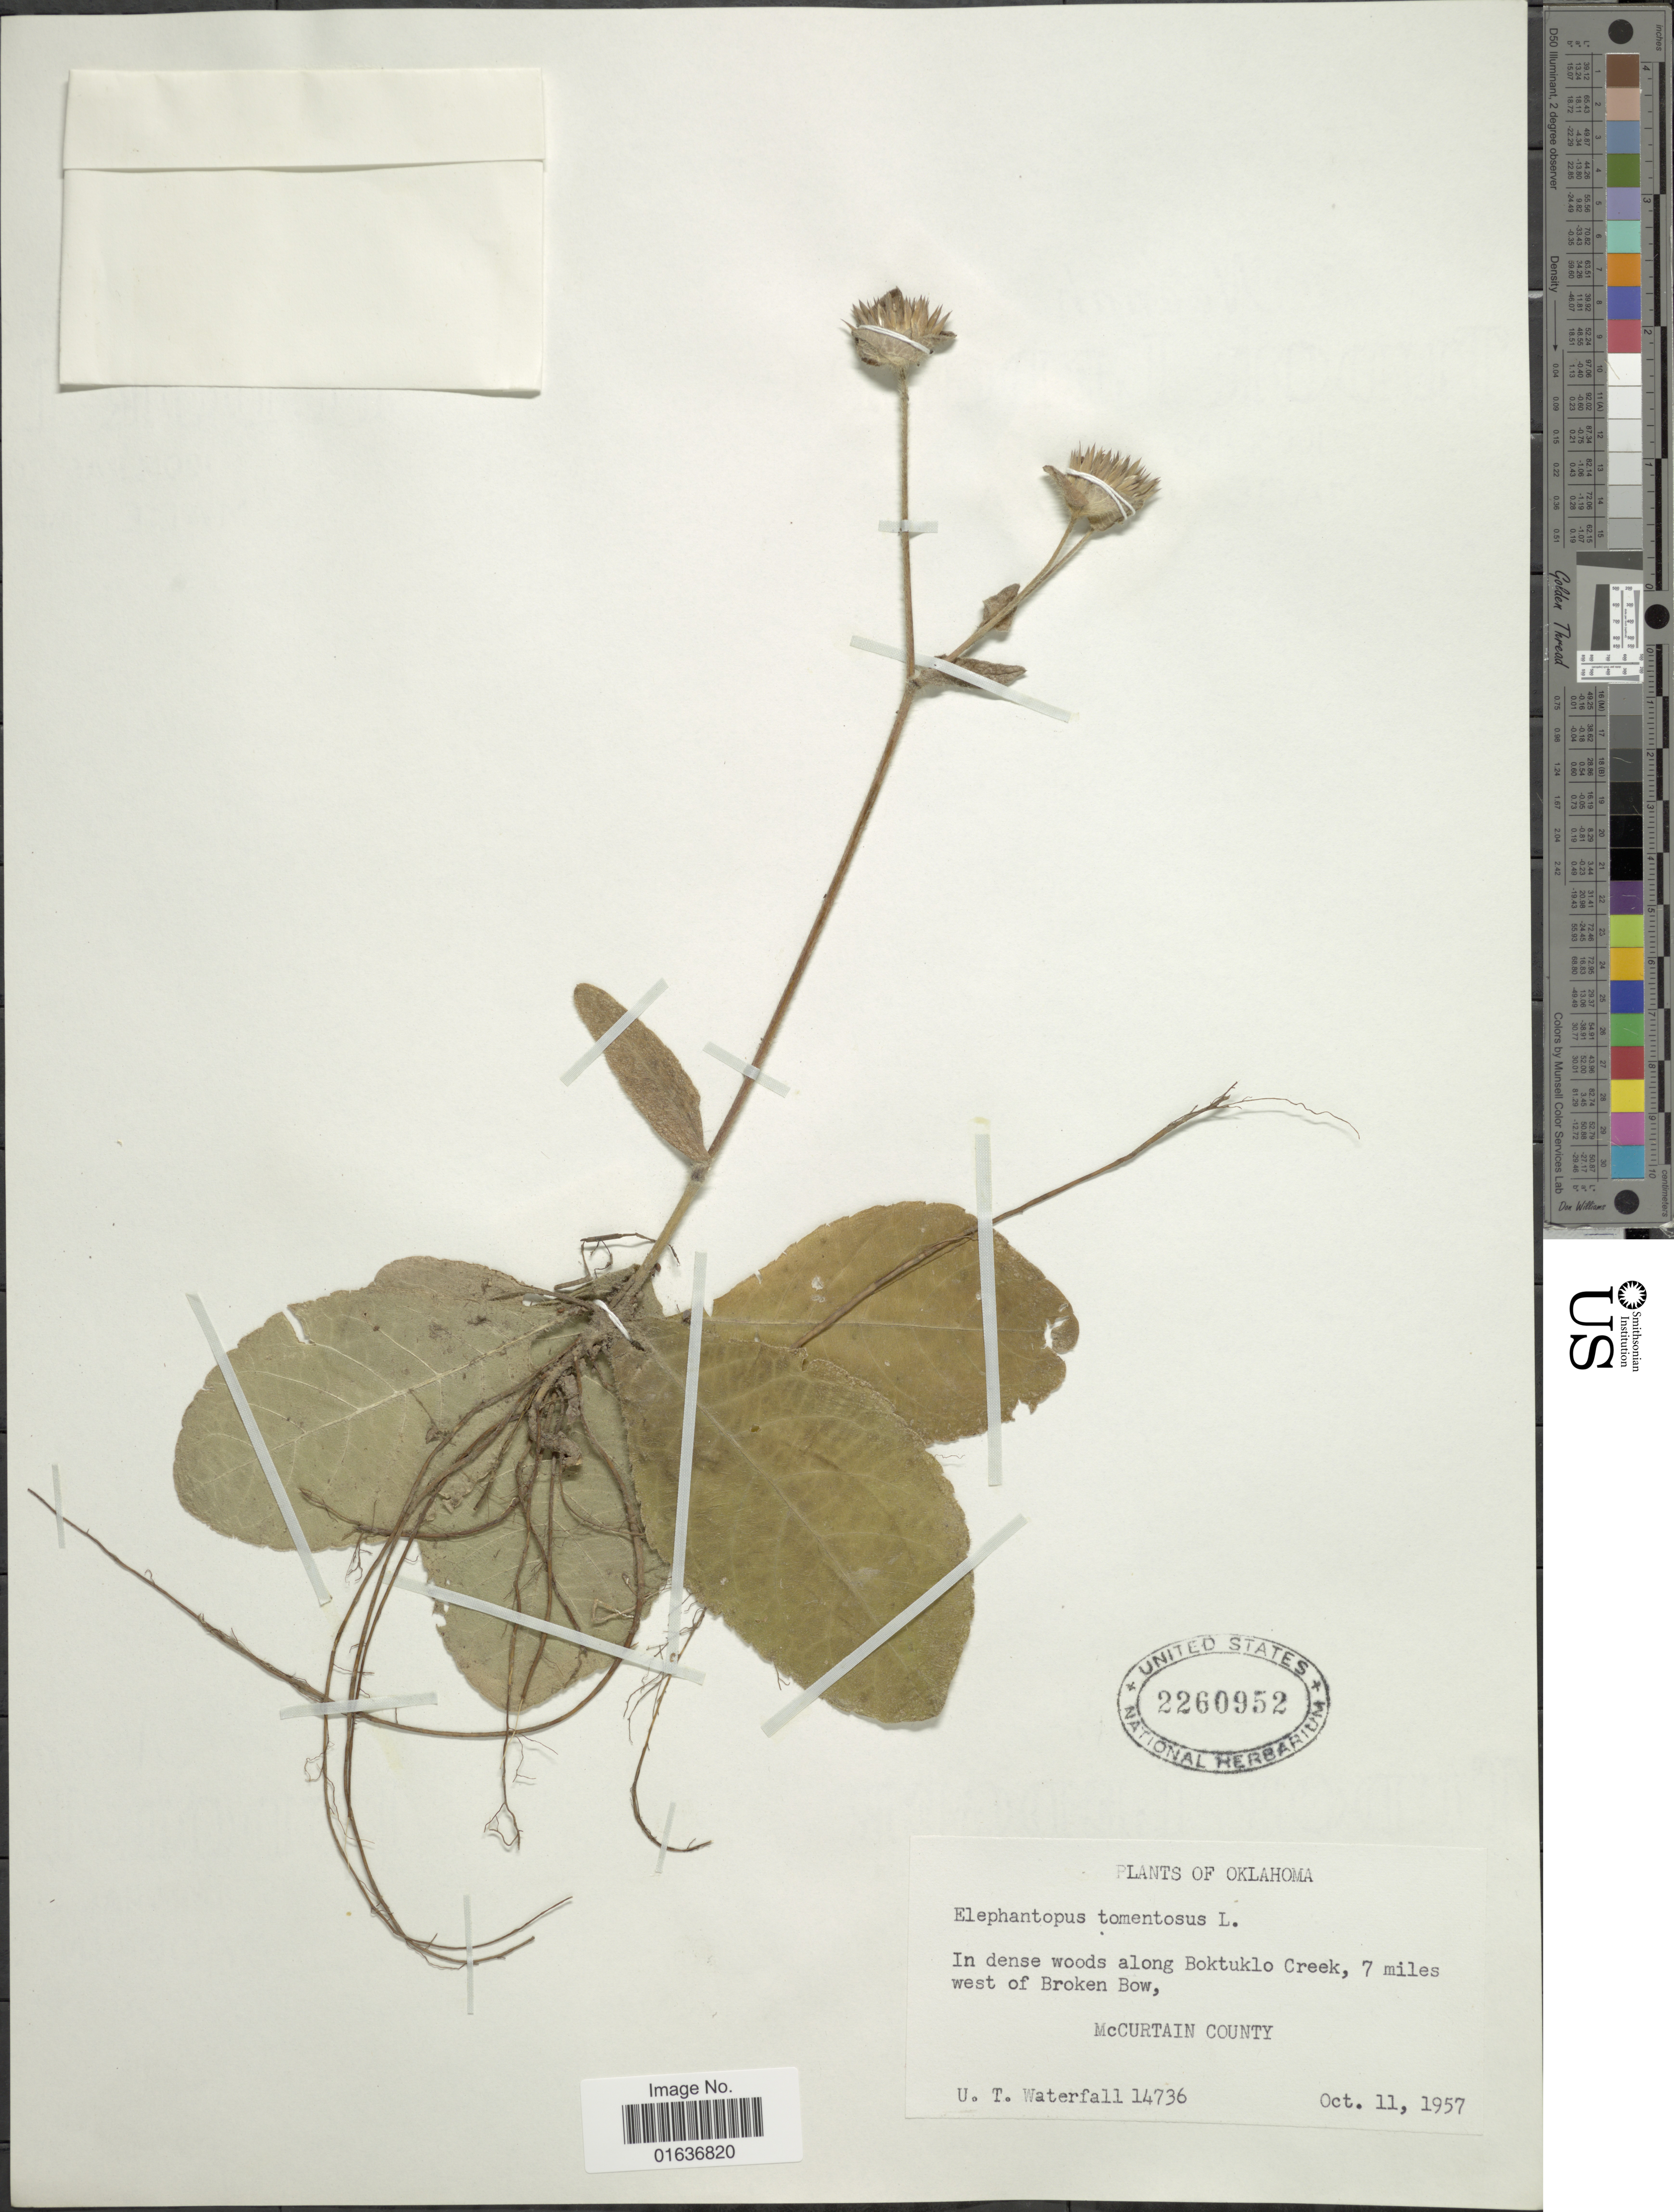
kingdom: Plantae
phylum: Tracheophyta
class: Magnoliopsida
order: Asterales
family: Asteraceae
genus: Elephantopus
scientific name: Elephantopus tomentosus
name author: L.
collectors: U. T. Waterfall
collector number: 14736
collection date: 1957-10-11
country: United States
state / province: Oklahoma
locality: In dense woods along Boktuklo Creek, 7 miles west of Broken Bow, McCurtain County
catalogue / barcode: US 2260952